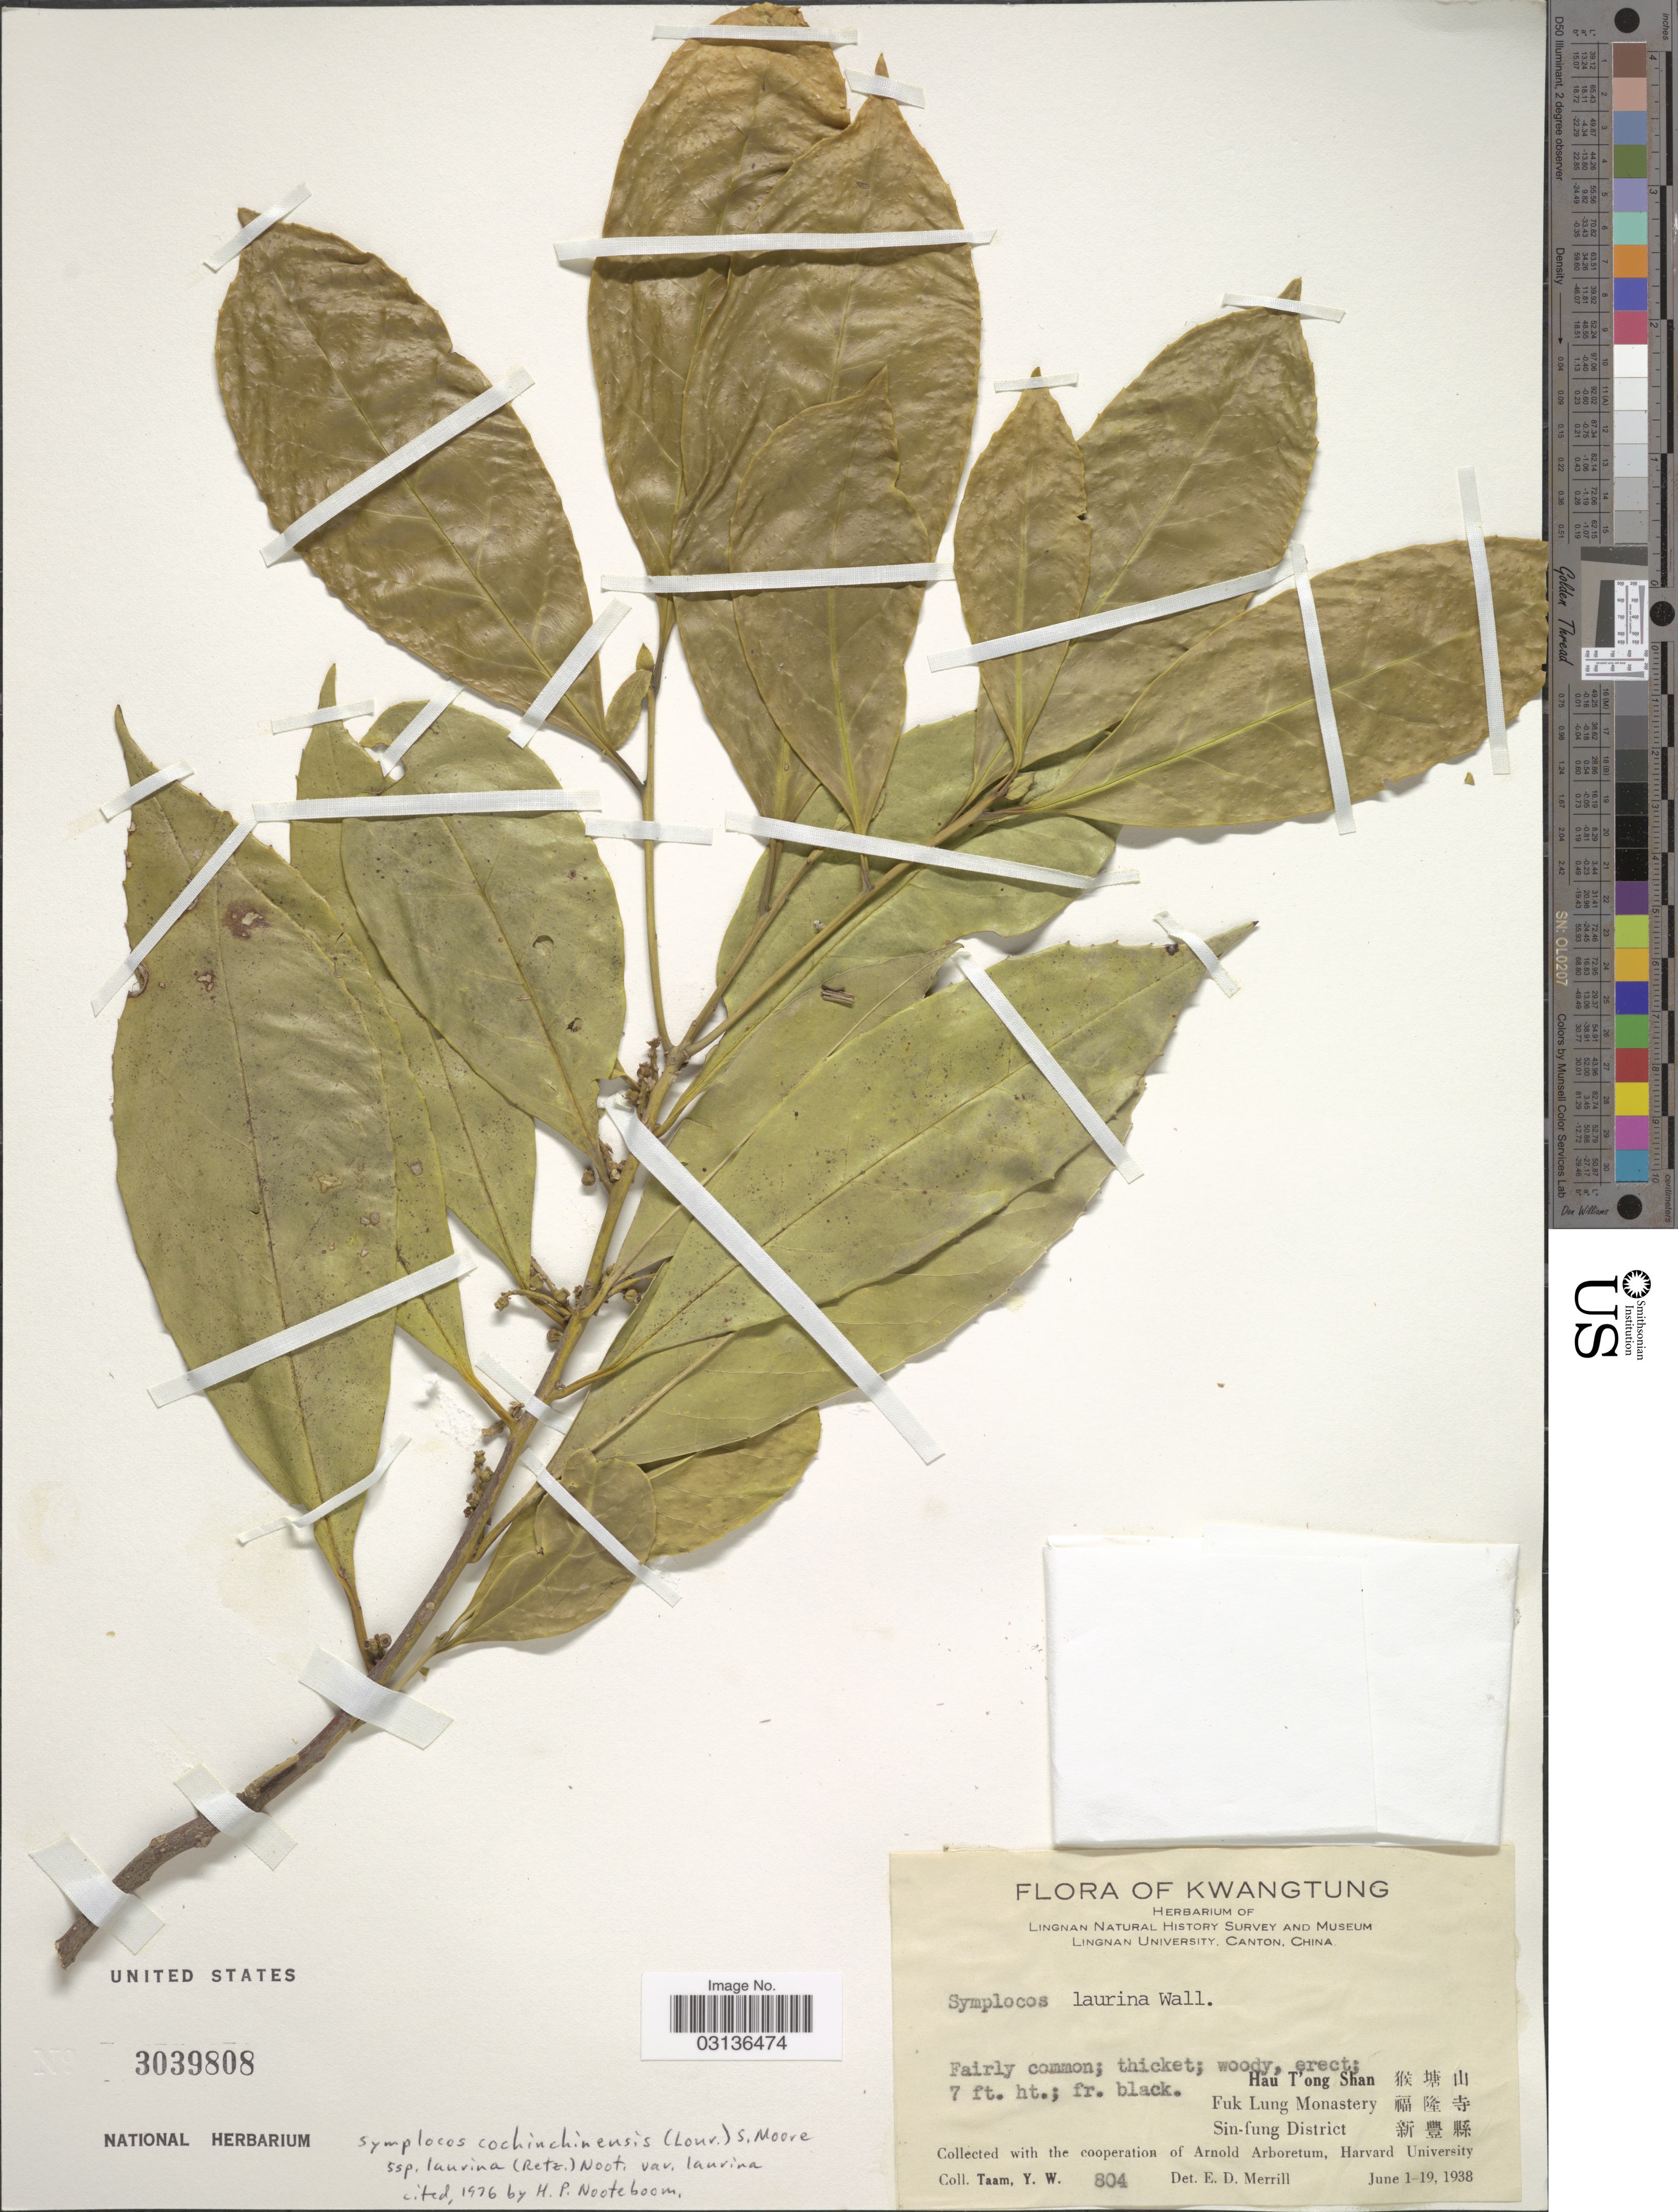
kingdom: Plantae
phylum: Tracheophyta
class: Magnoliopsida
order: Ericales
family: Symplocaceae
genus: Symplocos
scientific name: Symplocos cochinchinensis subsp. laurina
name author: (Retz.) Noot.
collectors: Y. W. Taam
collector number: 804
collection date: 1938-06-01/1938-06-19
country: China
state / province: Guangdong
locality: Kwangtung. Hau T'ong Shan. Fuk Lung Monastery. Sin-fung District.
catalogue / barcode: US 3039808